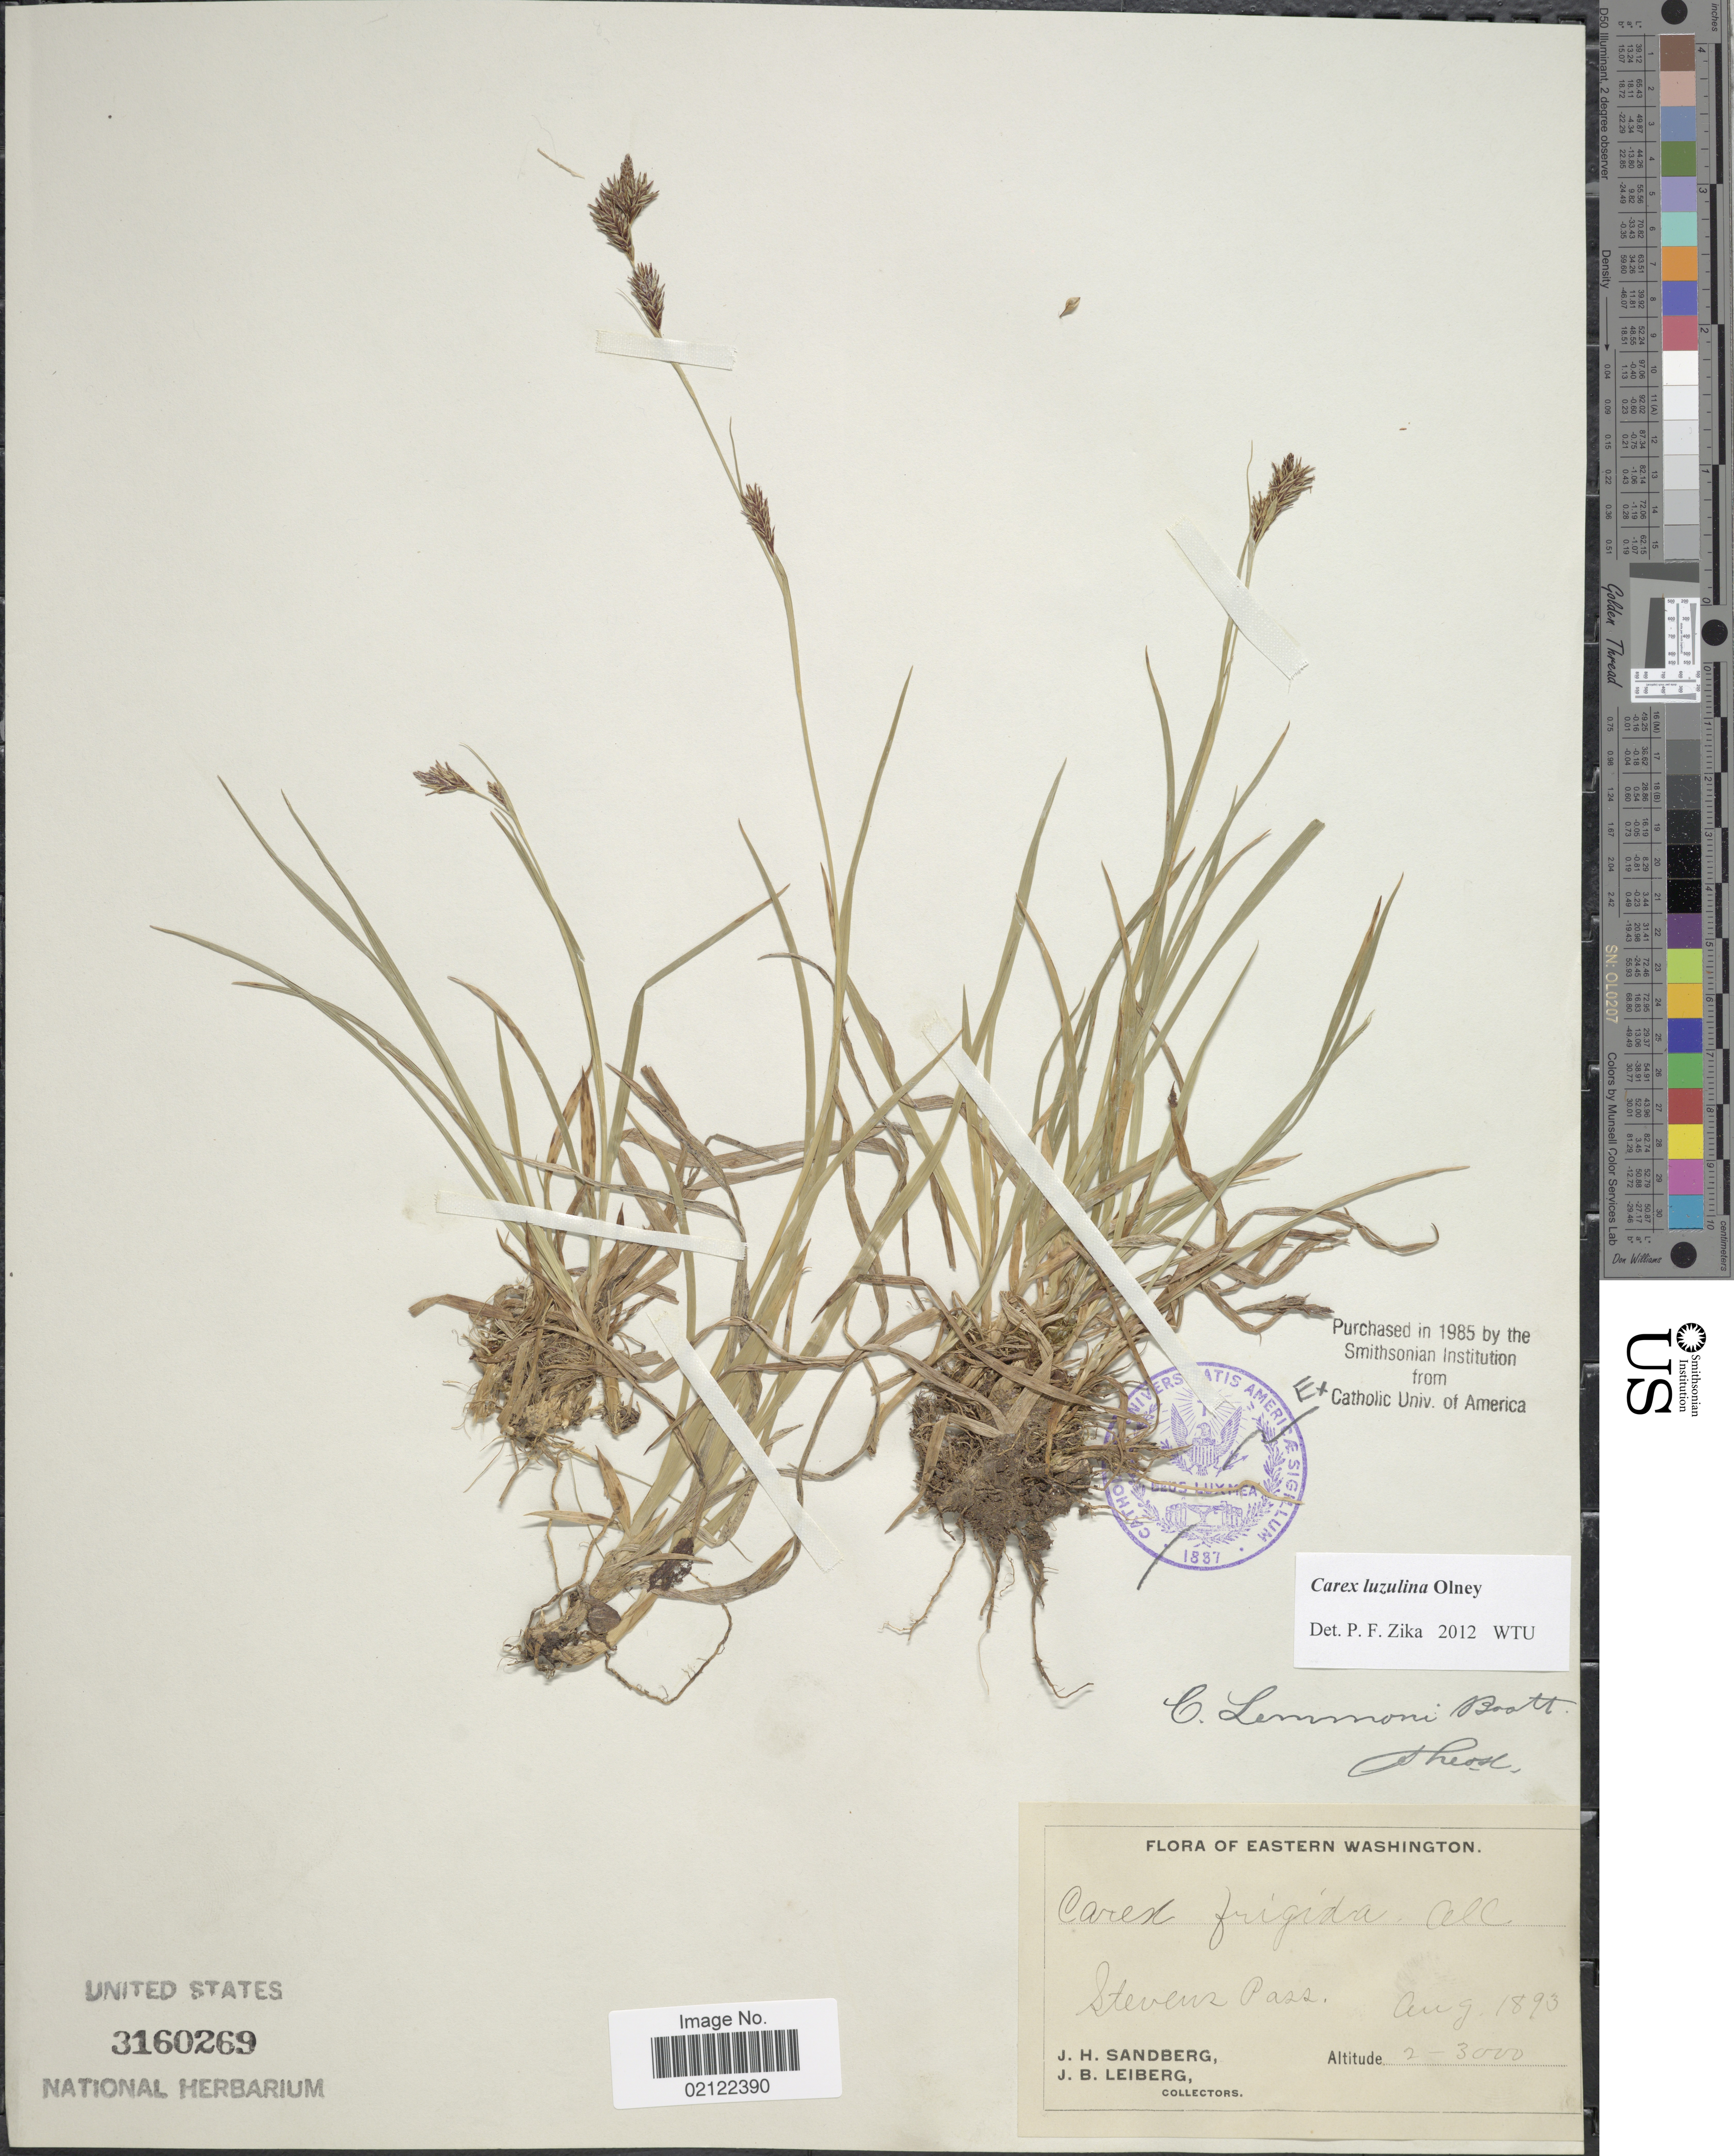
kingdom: Plantae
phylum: Tracheophyta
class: Liliopsida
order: Poales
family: Cyperaceae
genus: Carex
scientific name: Carex luzulina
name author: Olney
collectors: J. H. Sandberg & J. B. Leiberg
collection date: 1893-08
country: United States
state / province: Washington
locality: Eastern Washington. Stevens Pass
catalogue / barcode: US 3160269